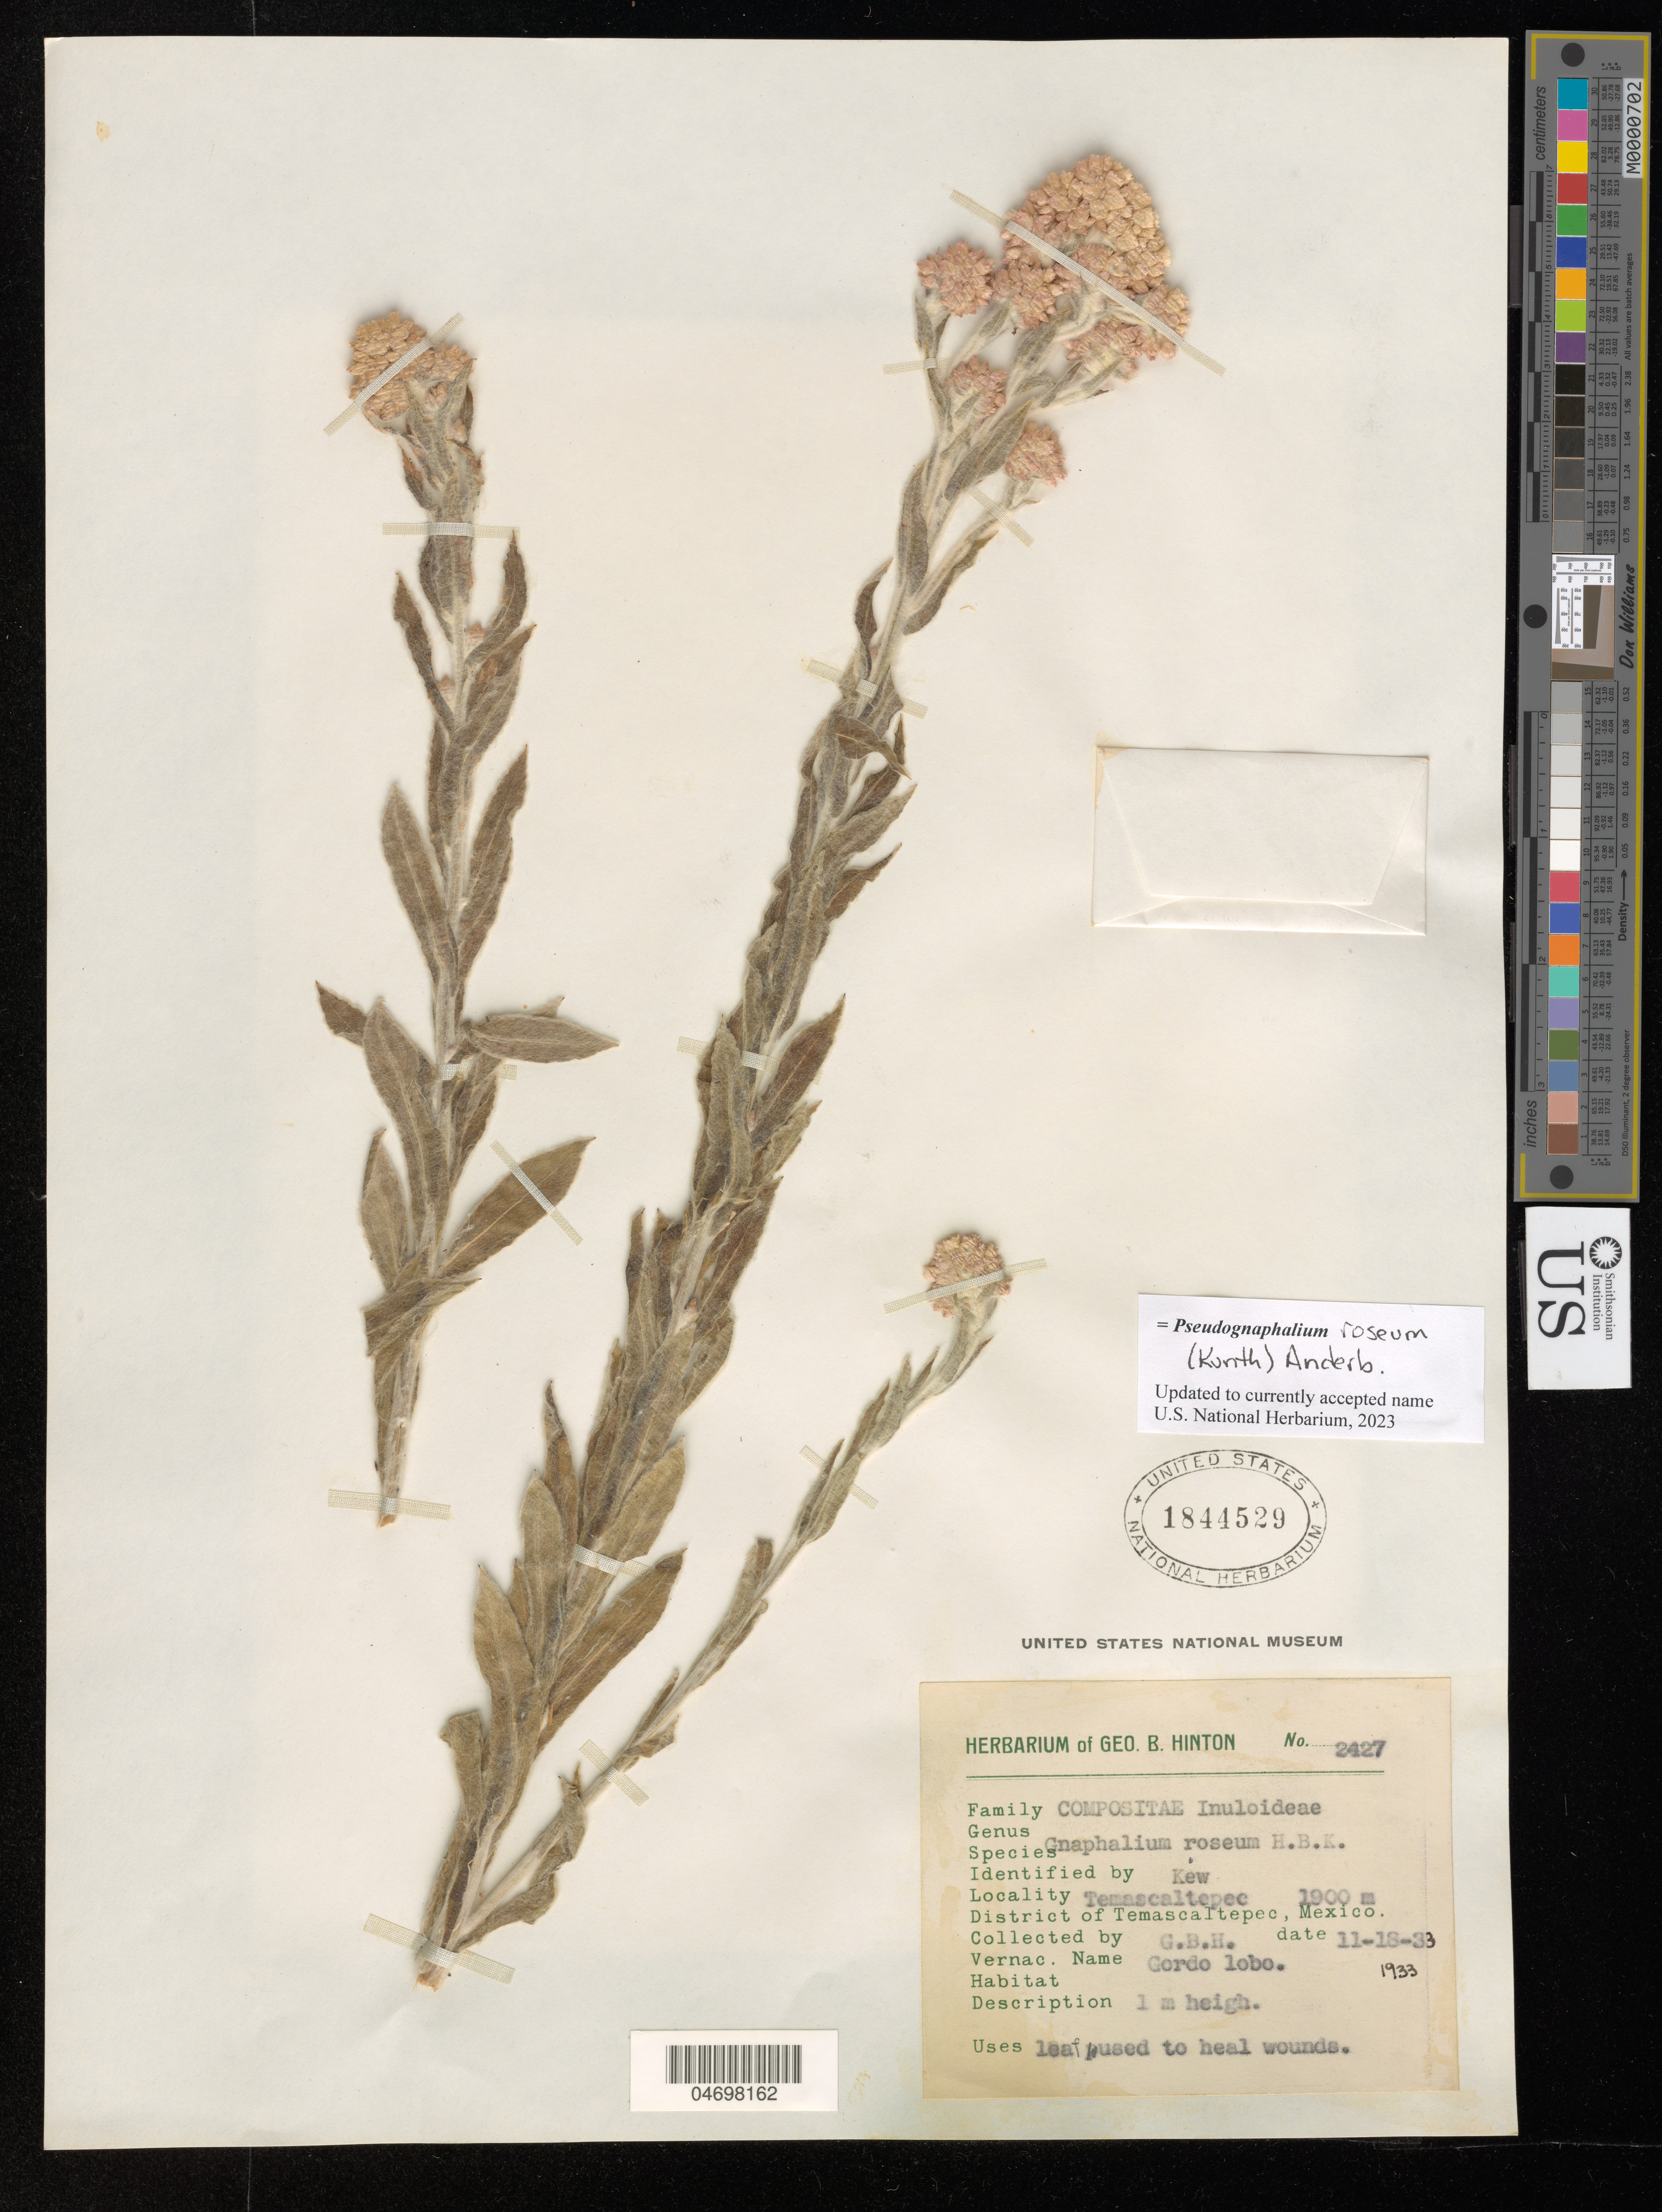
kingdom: Plantae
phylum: Tracheophyta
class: Magnoliopsida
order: Asterales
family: Asteraceae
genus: Pseudognaphalium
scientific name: Pseudognaphalium pacificum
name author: G.L. Nesom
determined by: Nesom, Guy L.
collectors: G. B. Hinton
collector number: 2427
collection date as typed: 18 Nov 1932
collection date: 1932-11-18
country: Mexico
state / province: México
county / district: Temascaltepec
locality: Temascaltepec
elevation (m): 1900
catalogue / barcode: US 1844529